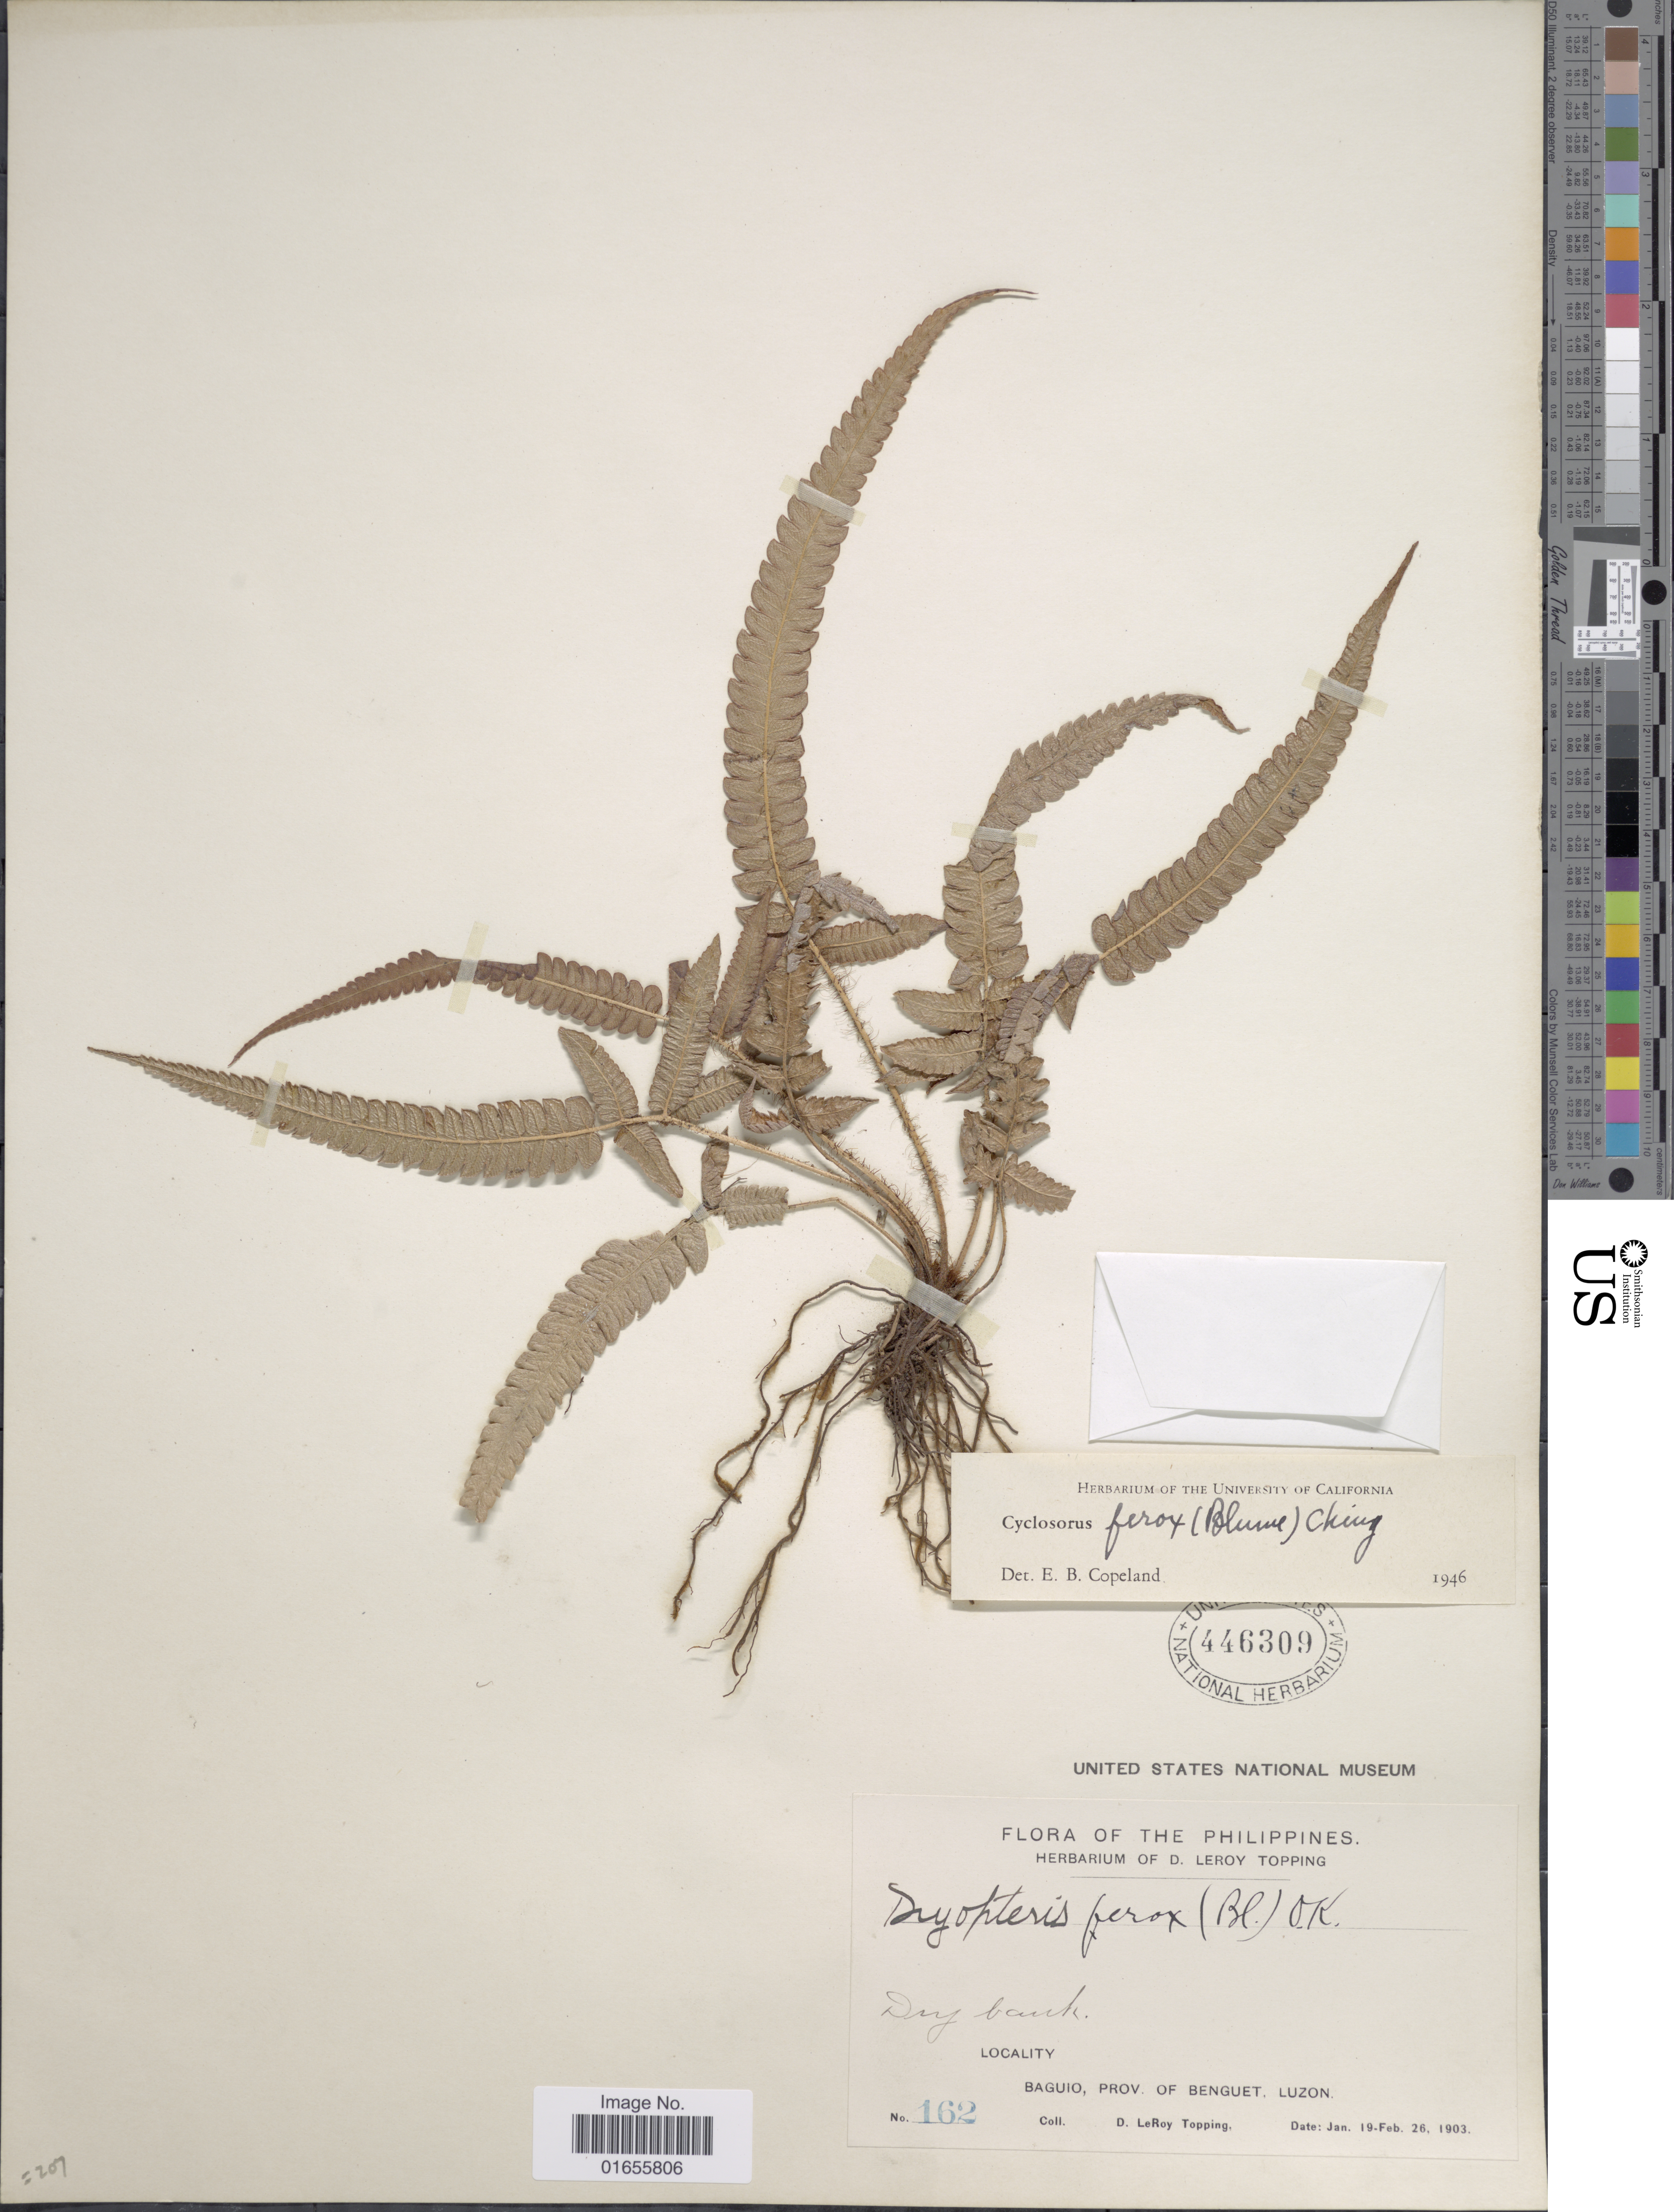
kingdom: Plantae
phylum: Tracheophyta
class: Polypodiopsida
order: Polypodiales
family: Thelypteridaceae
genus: Chingia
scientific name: Chingia ferox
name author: (Blume) Holttum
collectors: D. L. Topping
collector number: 162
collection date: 1903-01-19/1903-02-26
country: Philippines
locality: Baguio, Prov. of Benguet. Luzon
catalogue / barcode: US 446309